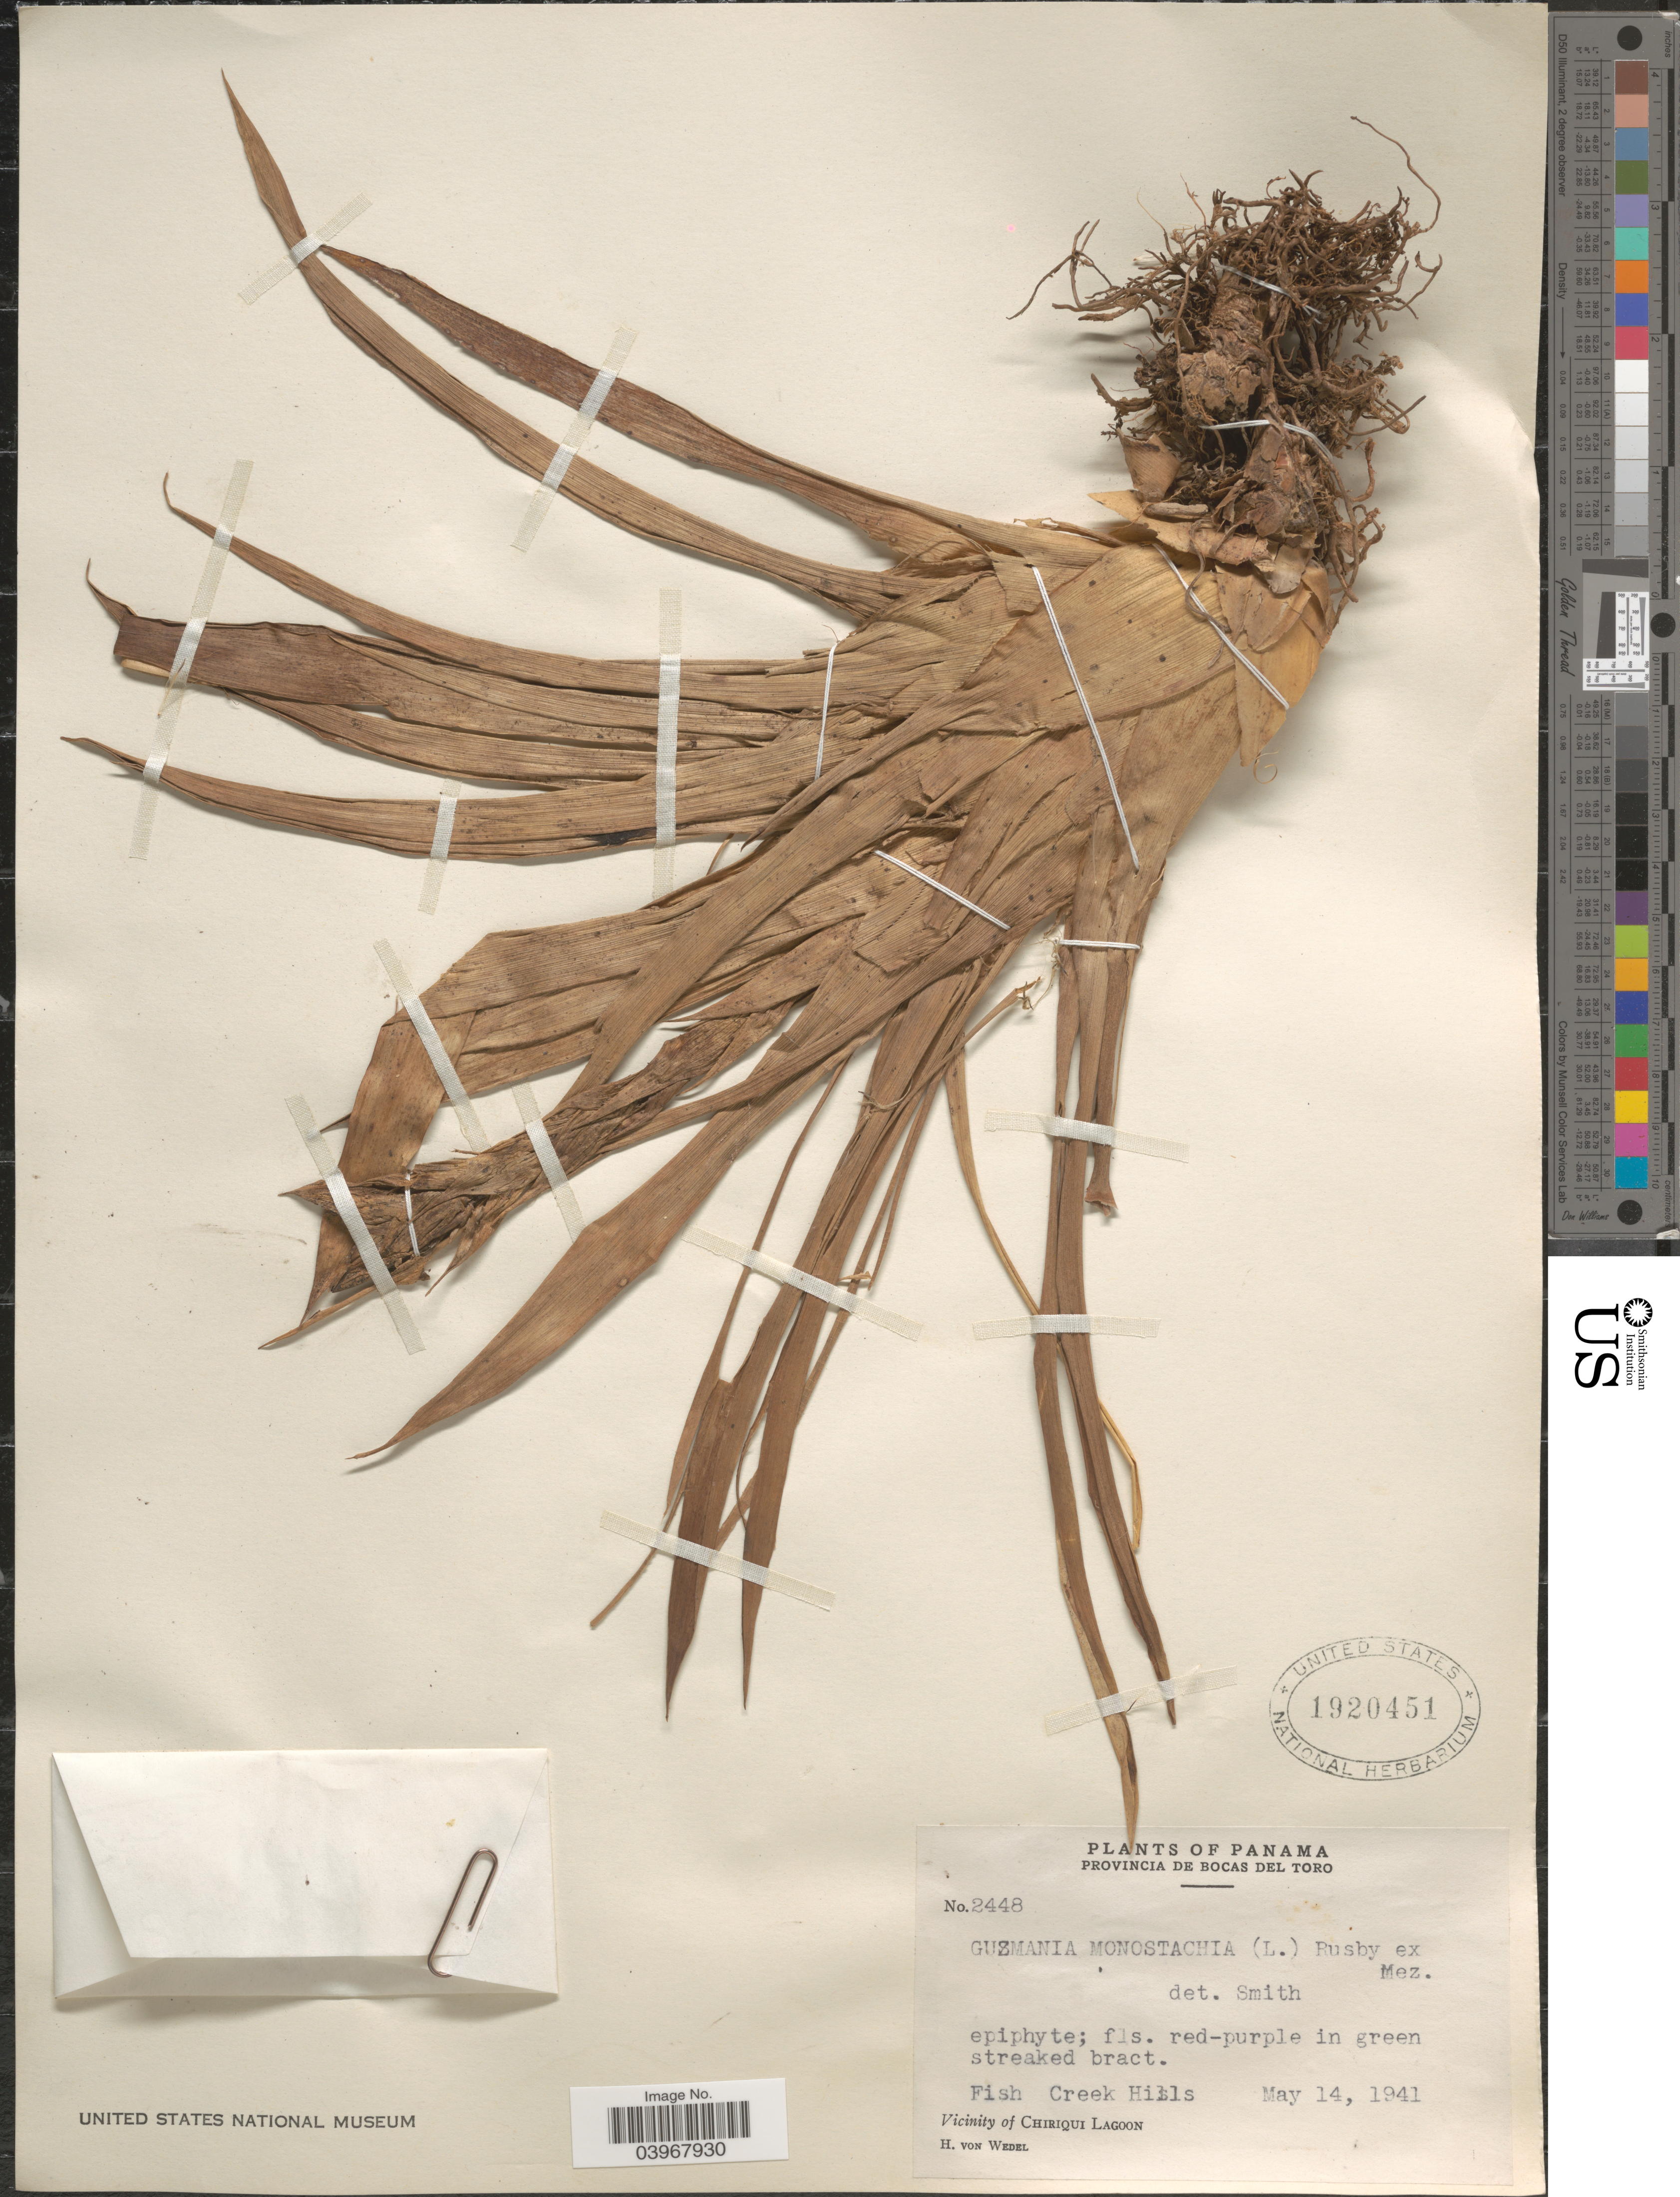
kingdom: Plantae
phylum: Tracheophyta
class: Liliopsida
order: Poales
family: Bromeliaceae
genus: Guzmania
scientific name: Guzmania monostachia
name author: (L.) Rusby ex Mez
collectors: H. von Wedel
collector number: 2448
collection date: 1941-05-14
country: Panama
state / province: Bocas del Toro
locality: Fish Creek Hills. Vicinity of Chiriqui Lagoon.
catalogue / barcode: US 1920451